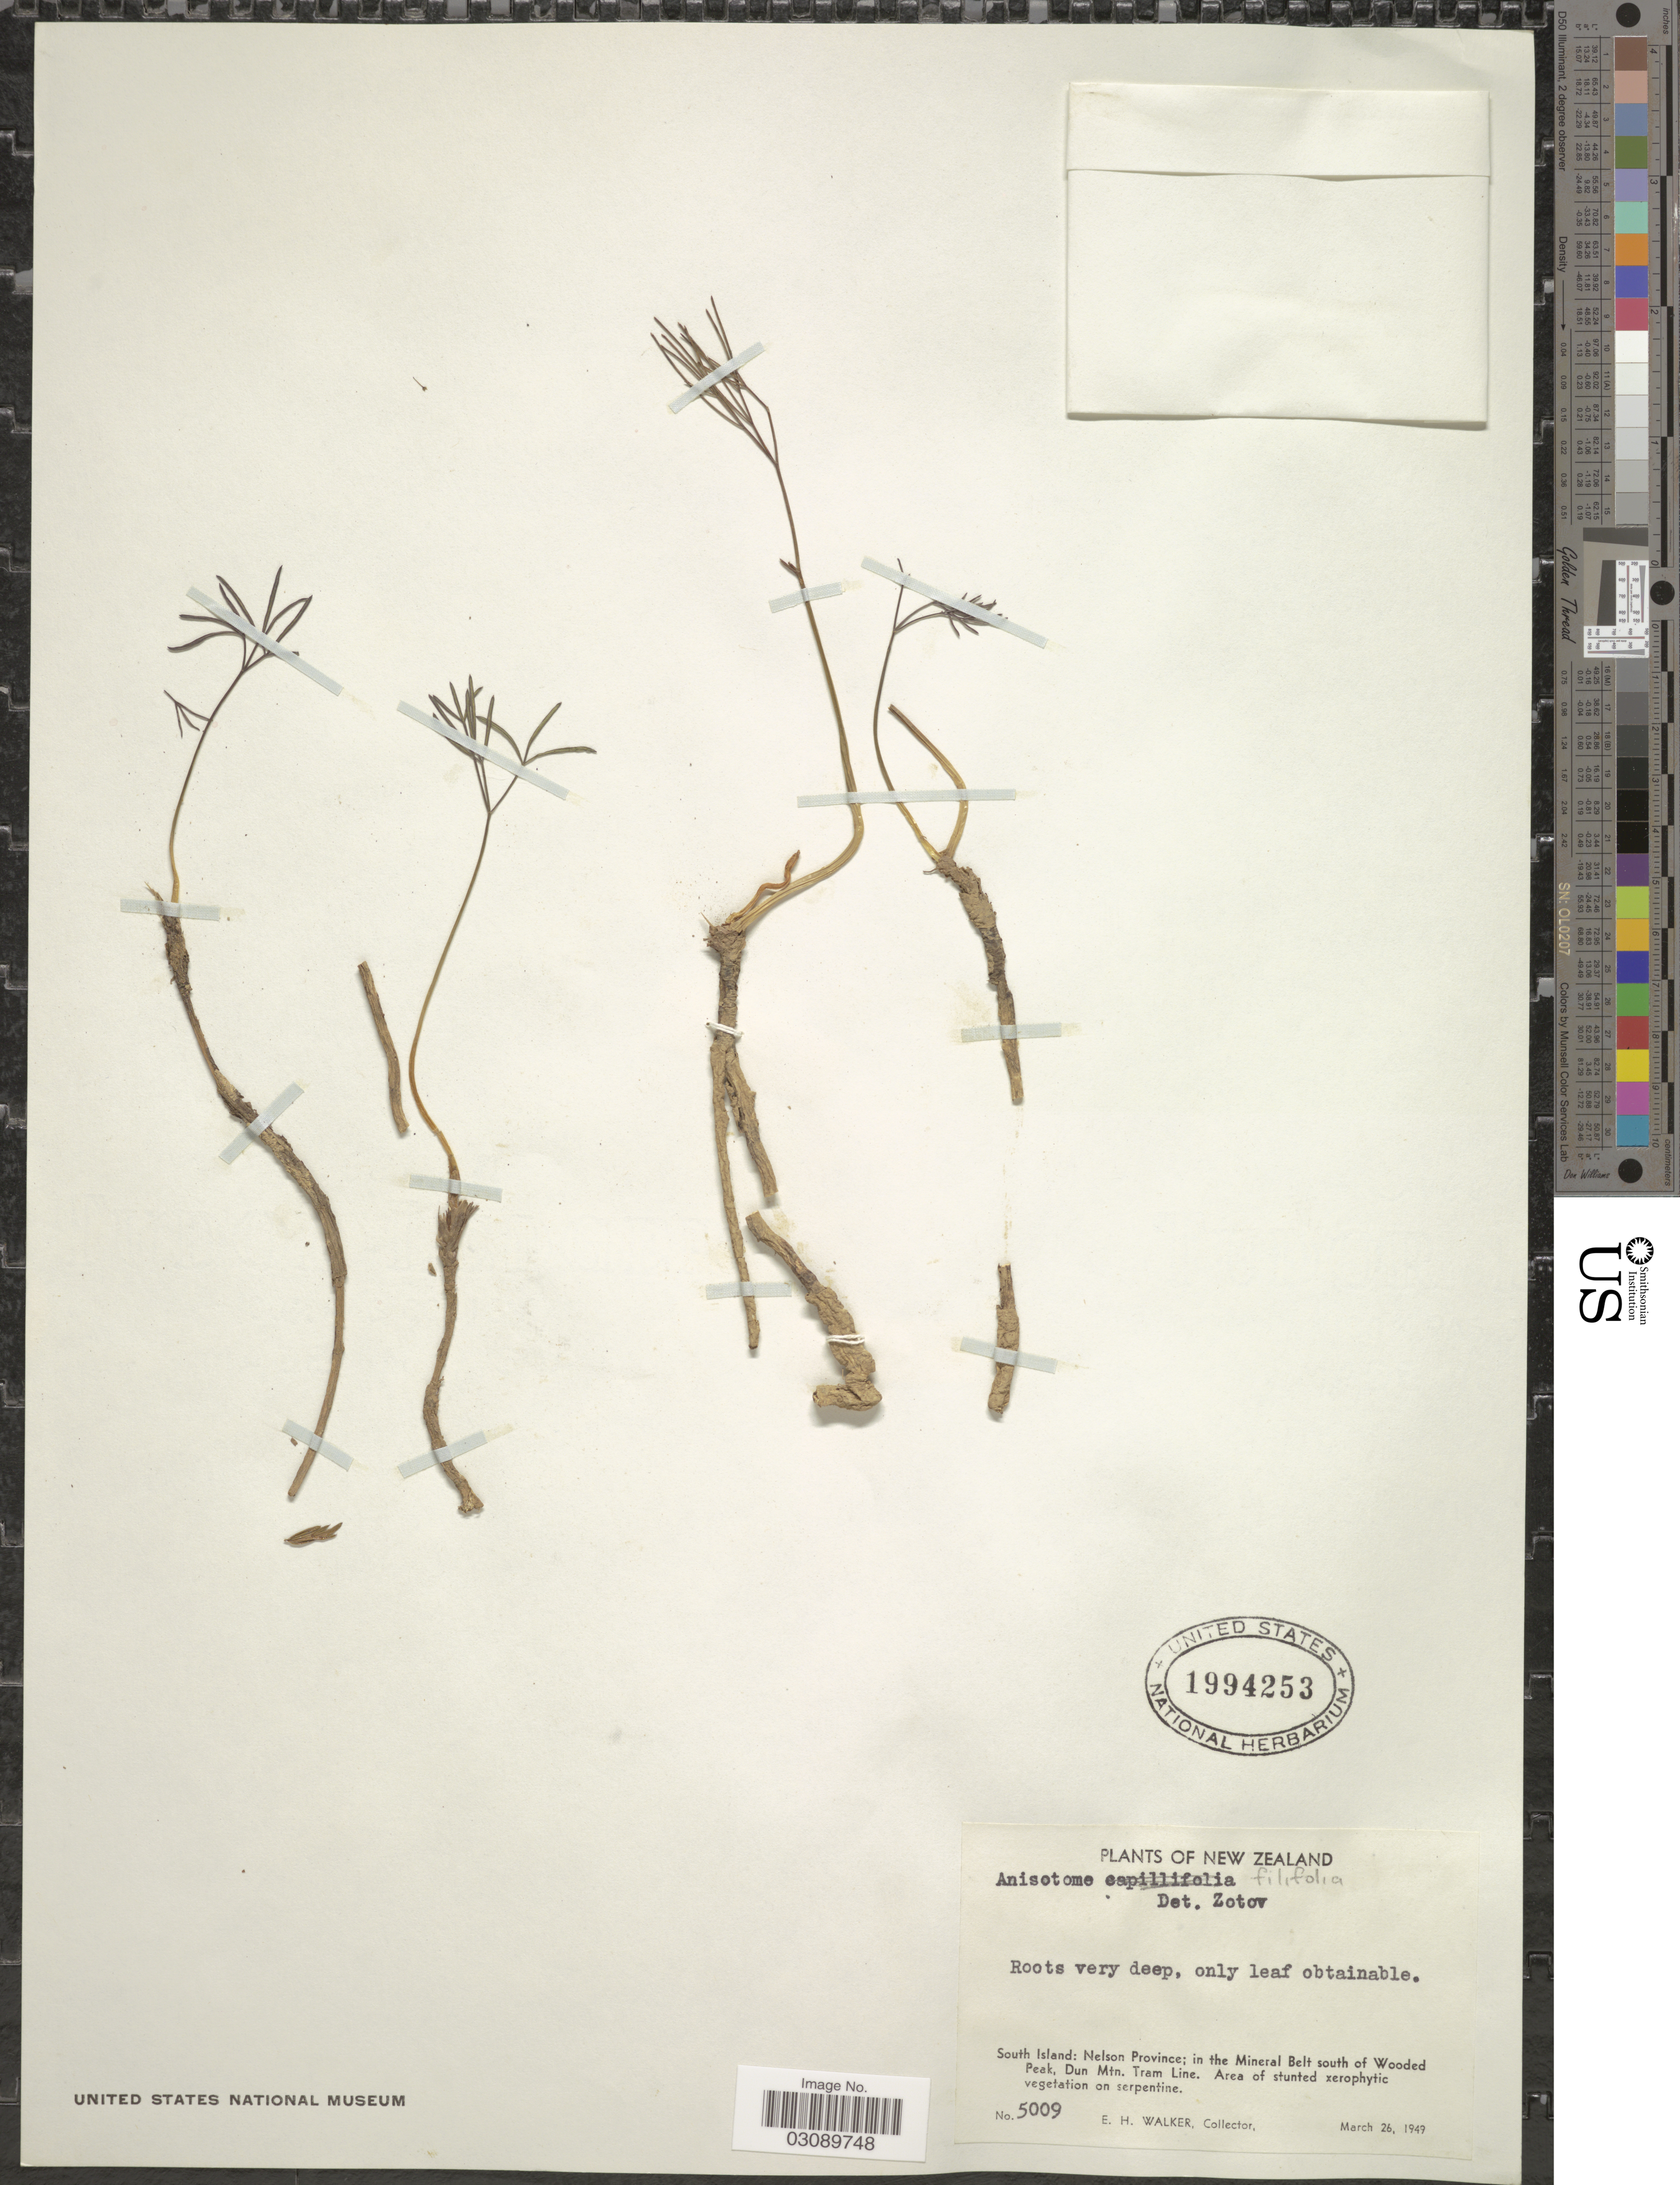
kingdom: Plantae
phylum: Tracheophyta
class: Magnoliopsida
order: Apiales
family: Apiaceae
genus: Anisotome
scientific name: Anisotome filifolia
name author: (Hook. f.) Cockayne & Laing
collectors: E. H. Walker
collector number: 5009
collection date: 1949-03-26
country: New Zealand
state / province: Nelson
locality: South Island; in the Mineral Belt south of Wooded Peak, Dun Mtn. Tram Line.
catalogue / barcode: US 1994253